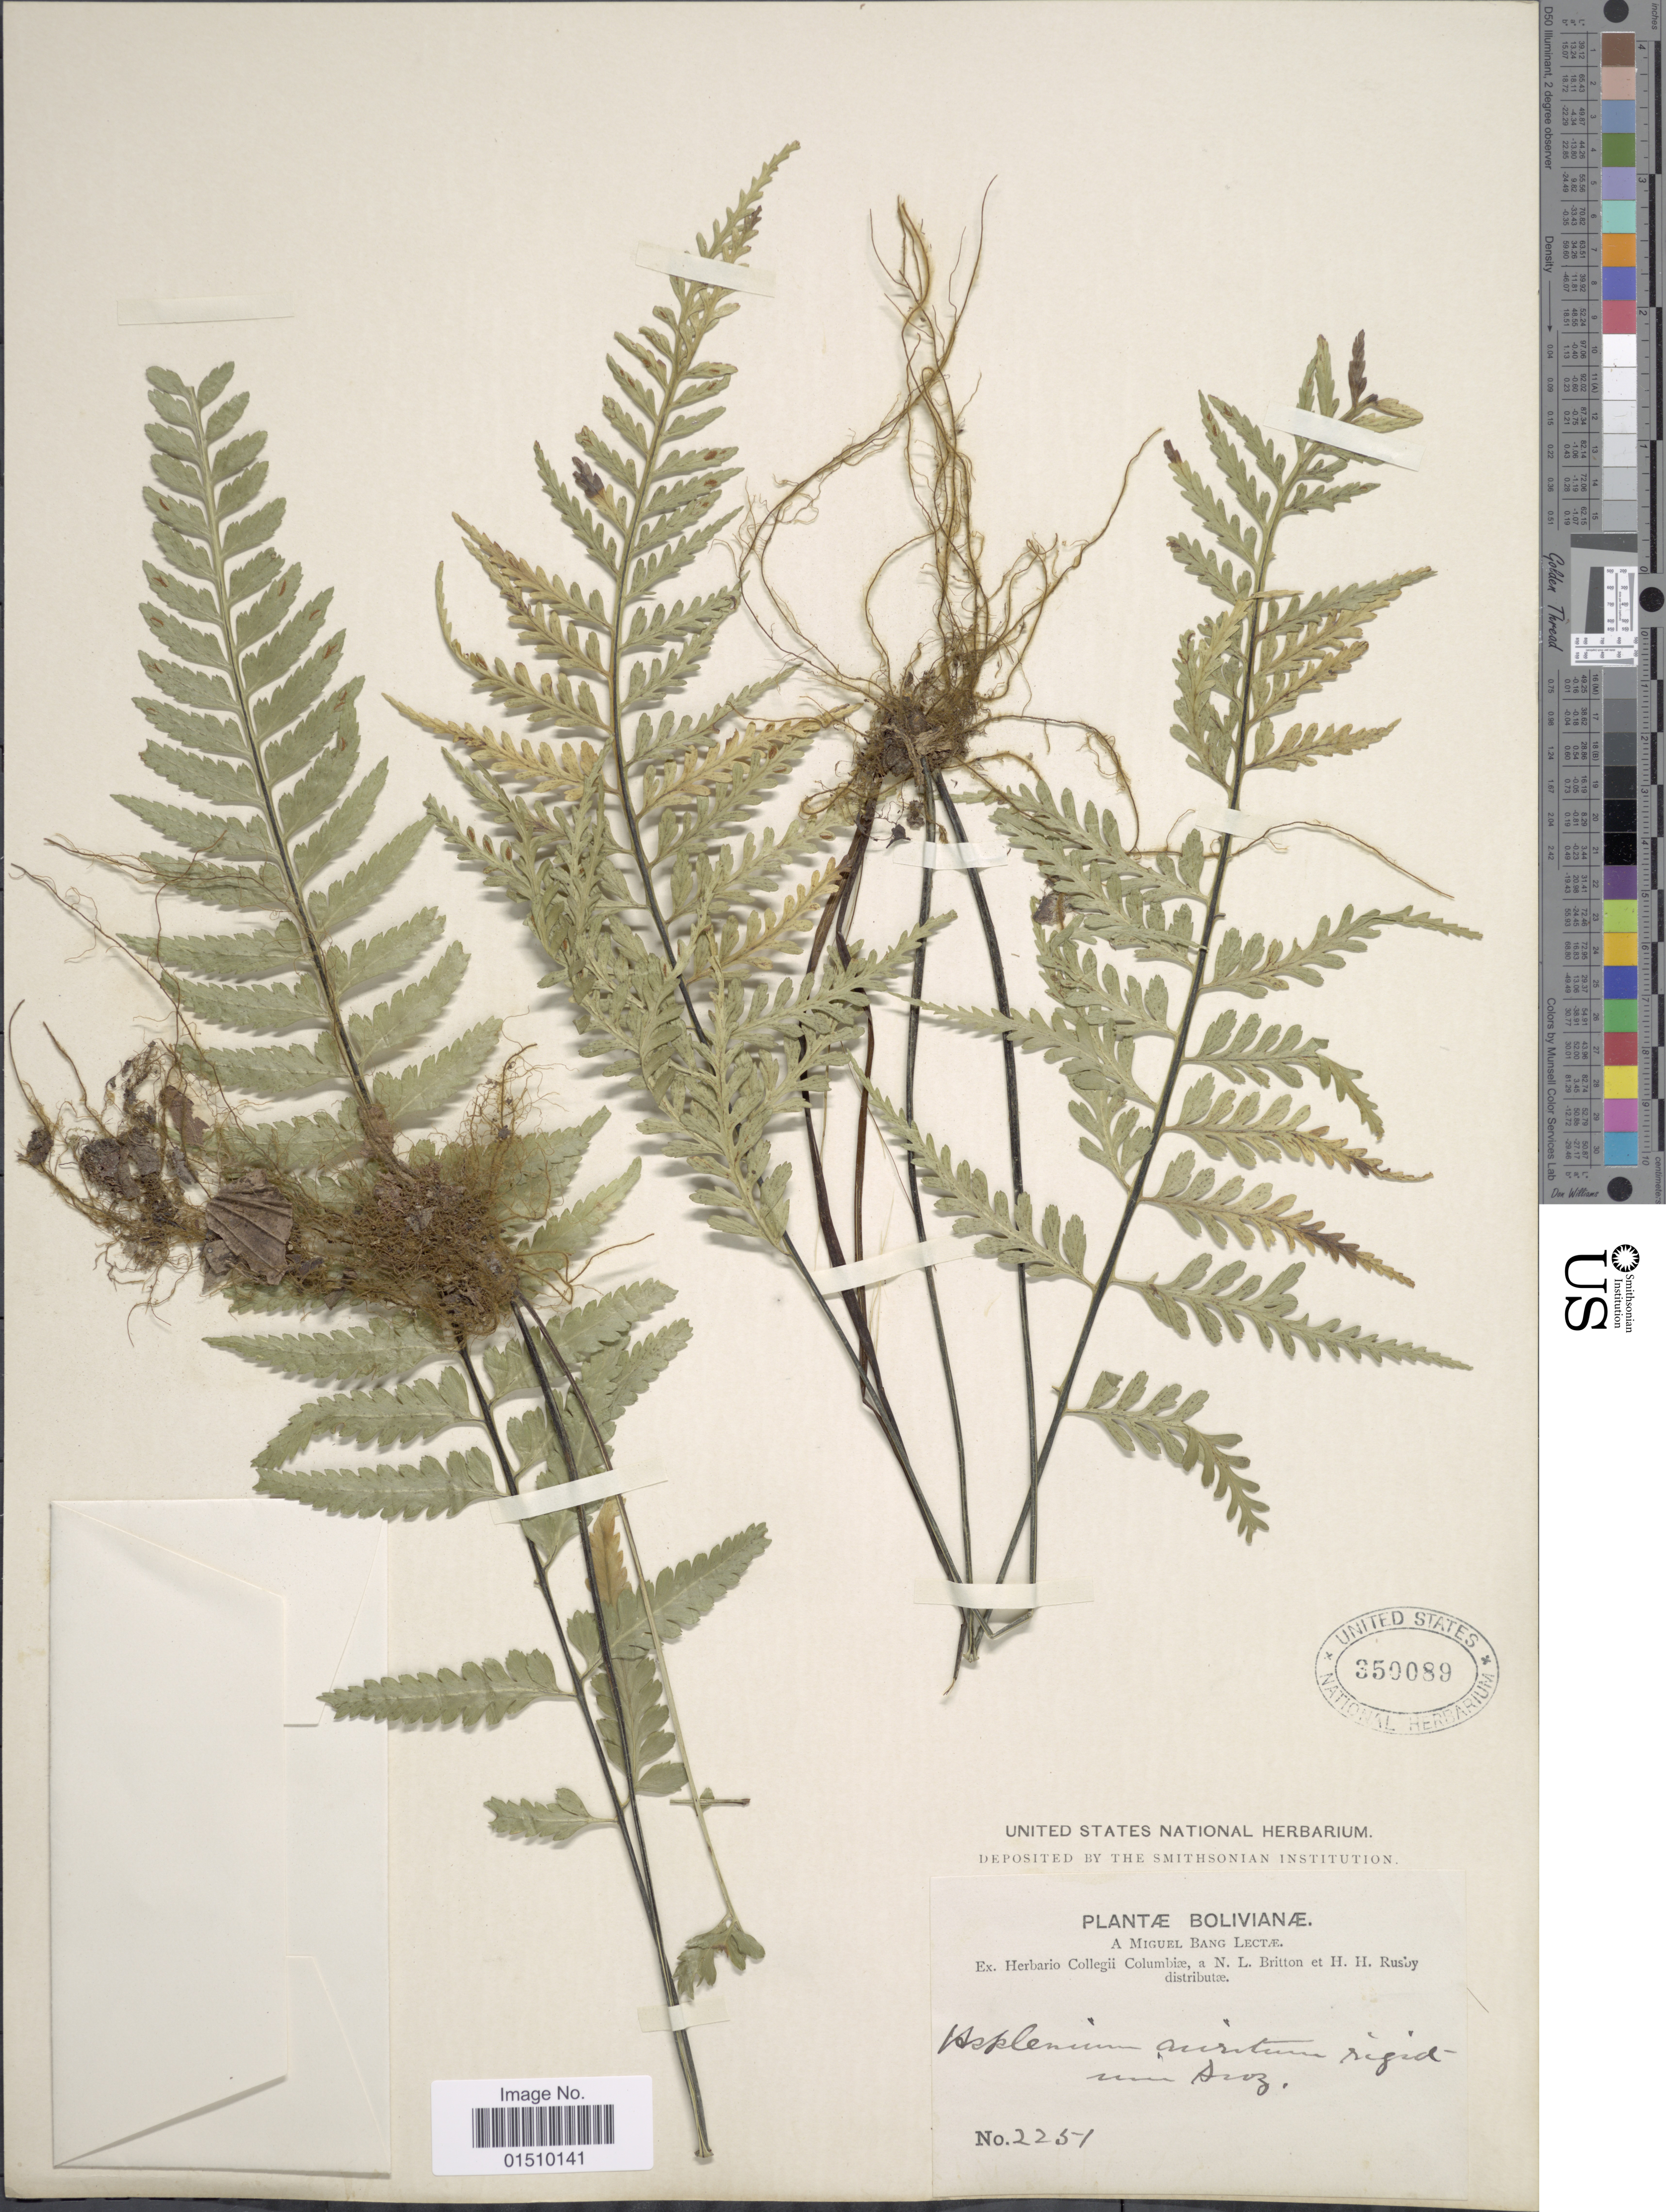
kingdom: Plantae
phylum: Tracheophyta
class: Polypodiopsida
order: Polypodiales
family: Aspleniaceae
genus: Asplenium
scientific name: Asplenium auritum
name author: Sw.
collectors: M. Bang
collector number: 2251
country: Bolivia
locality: Bolivianœ.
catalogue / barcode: US 350089